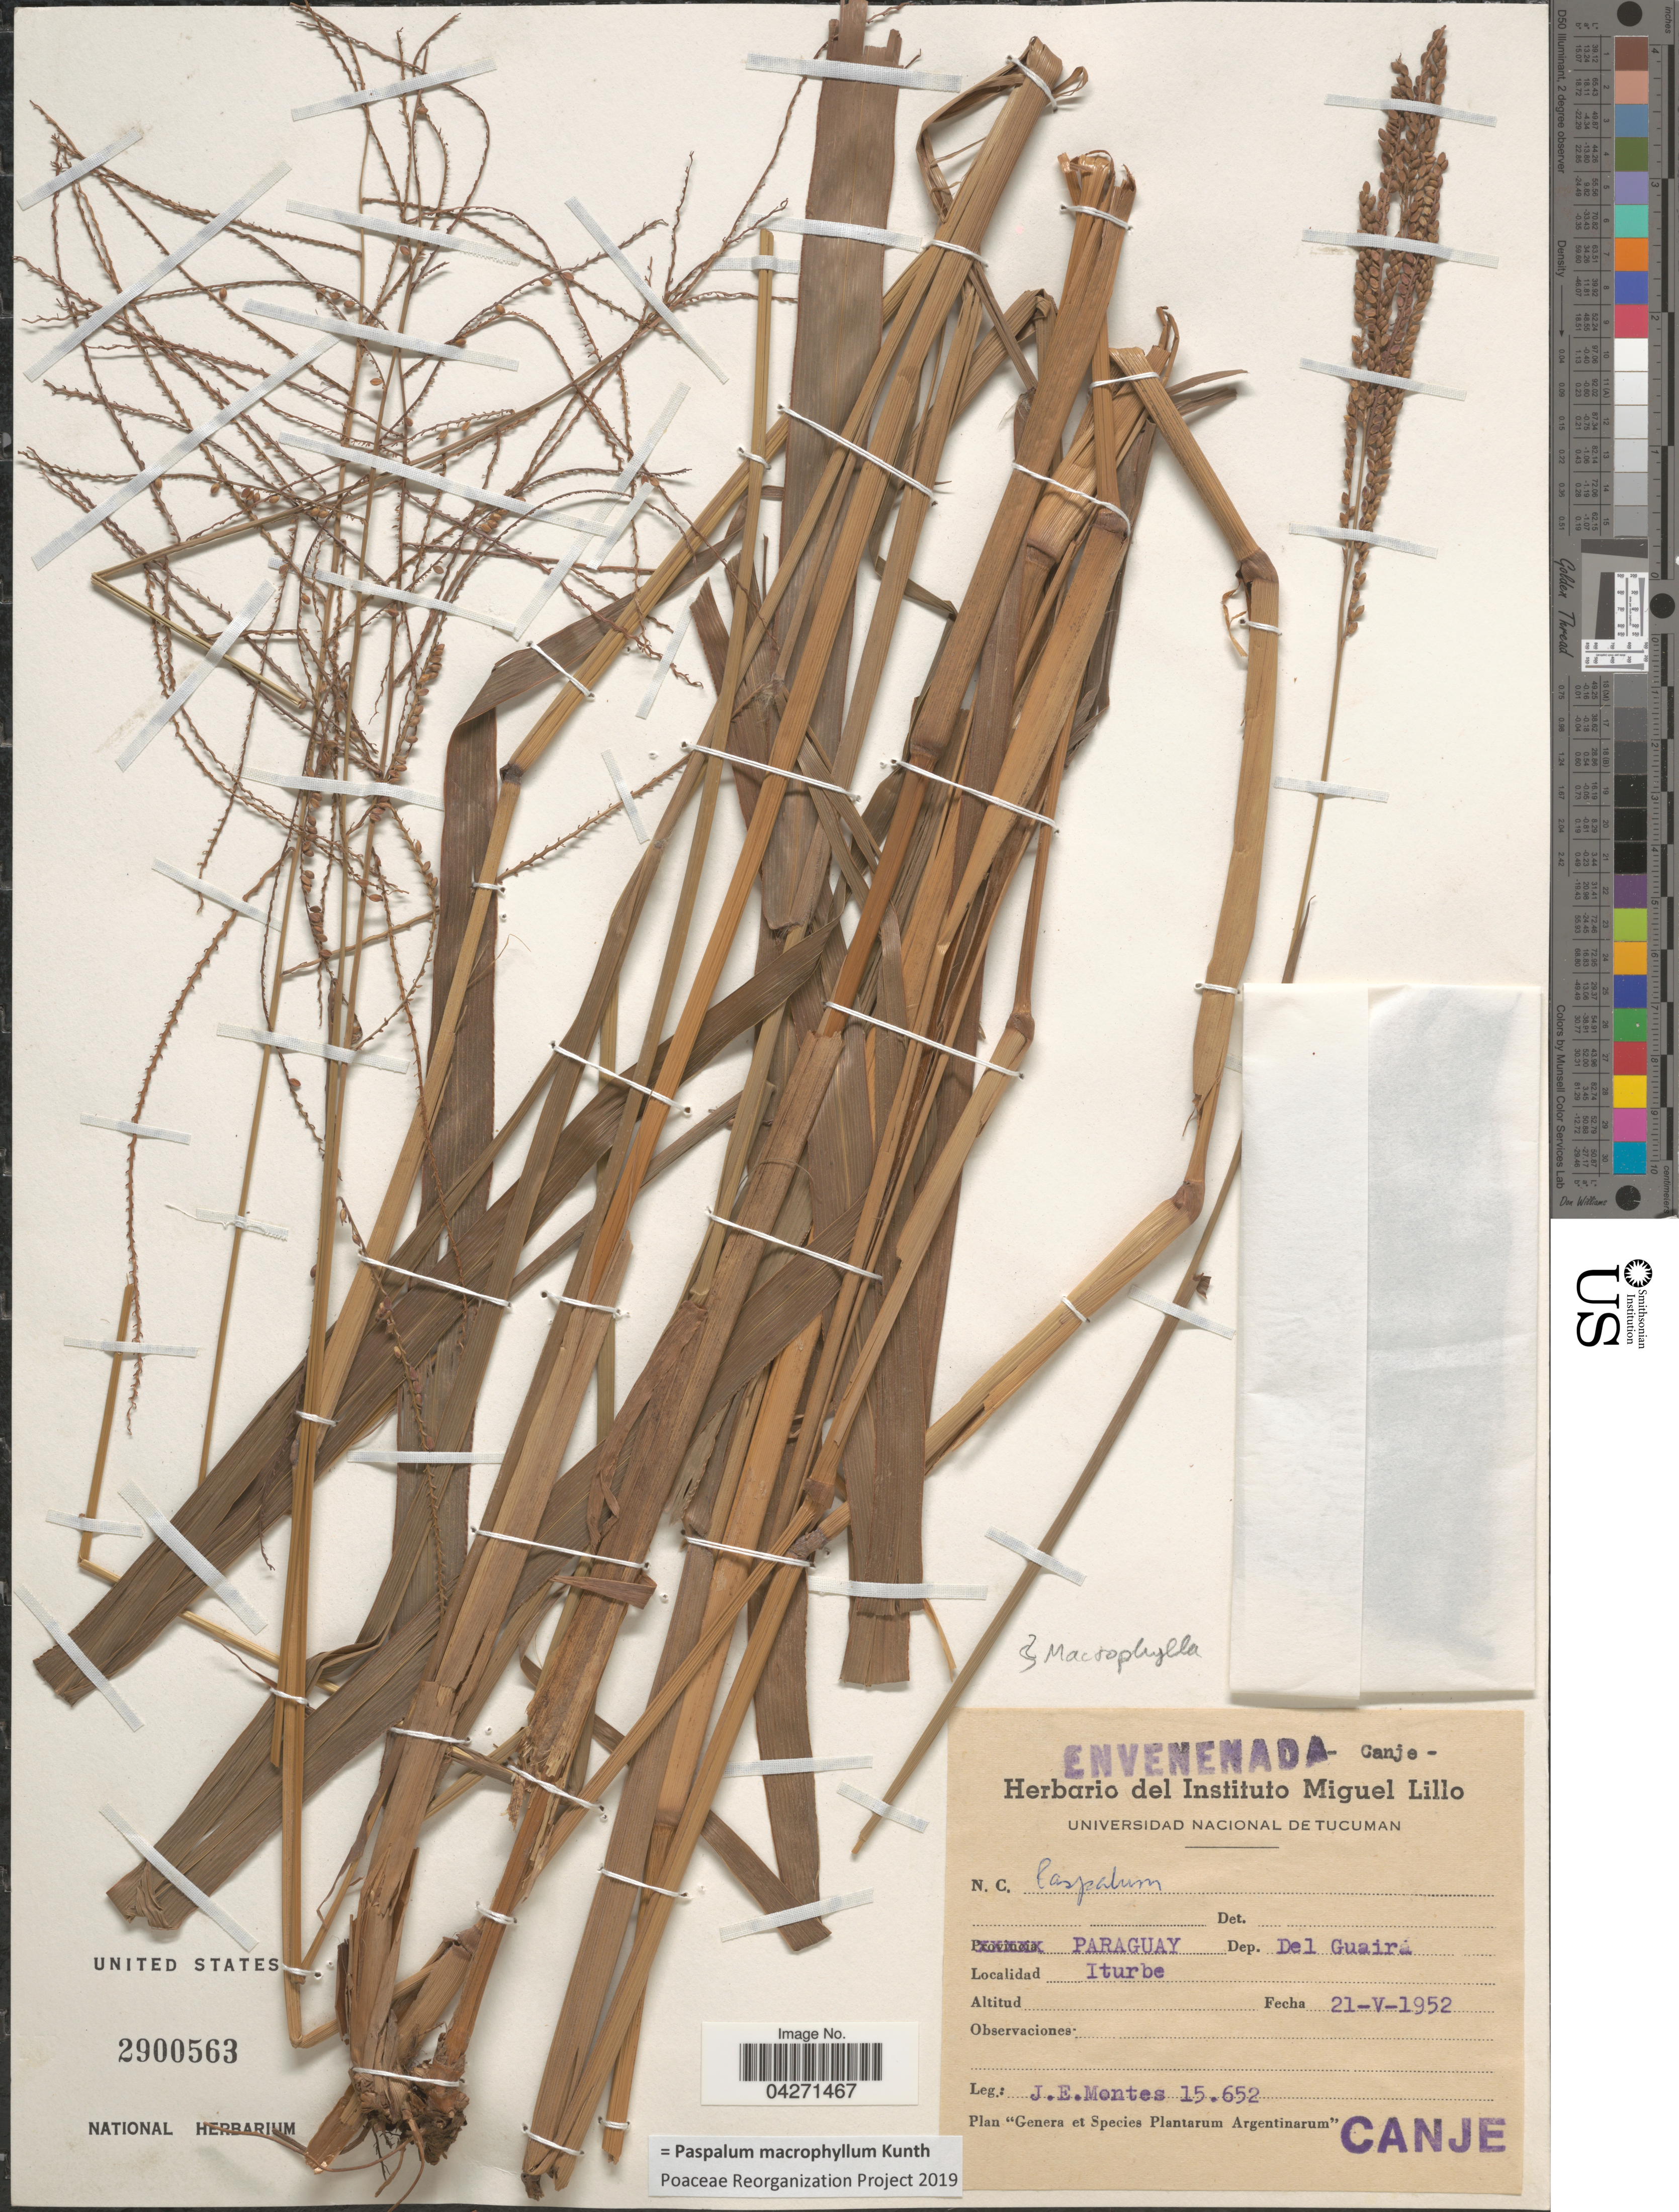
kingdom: Plantae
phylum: Tracheophyta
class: Liliopsida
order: Poales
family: Poaceae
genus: Paspalum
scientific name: Paspalum macrophyllum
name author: Kunth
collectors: J. E. Montes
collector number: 15652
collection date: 1952-05-21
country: Paraguay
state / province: Guaira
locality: Dep. Del Guaira. Iturbe.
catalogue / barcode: US 2900563